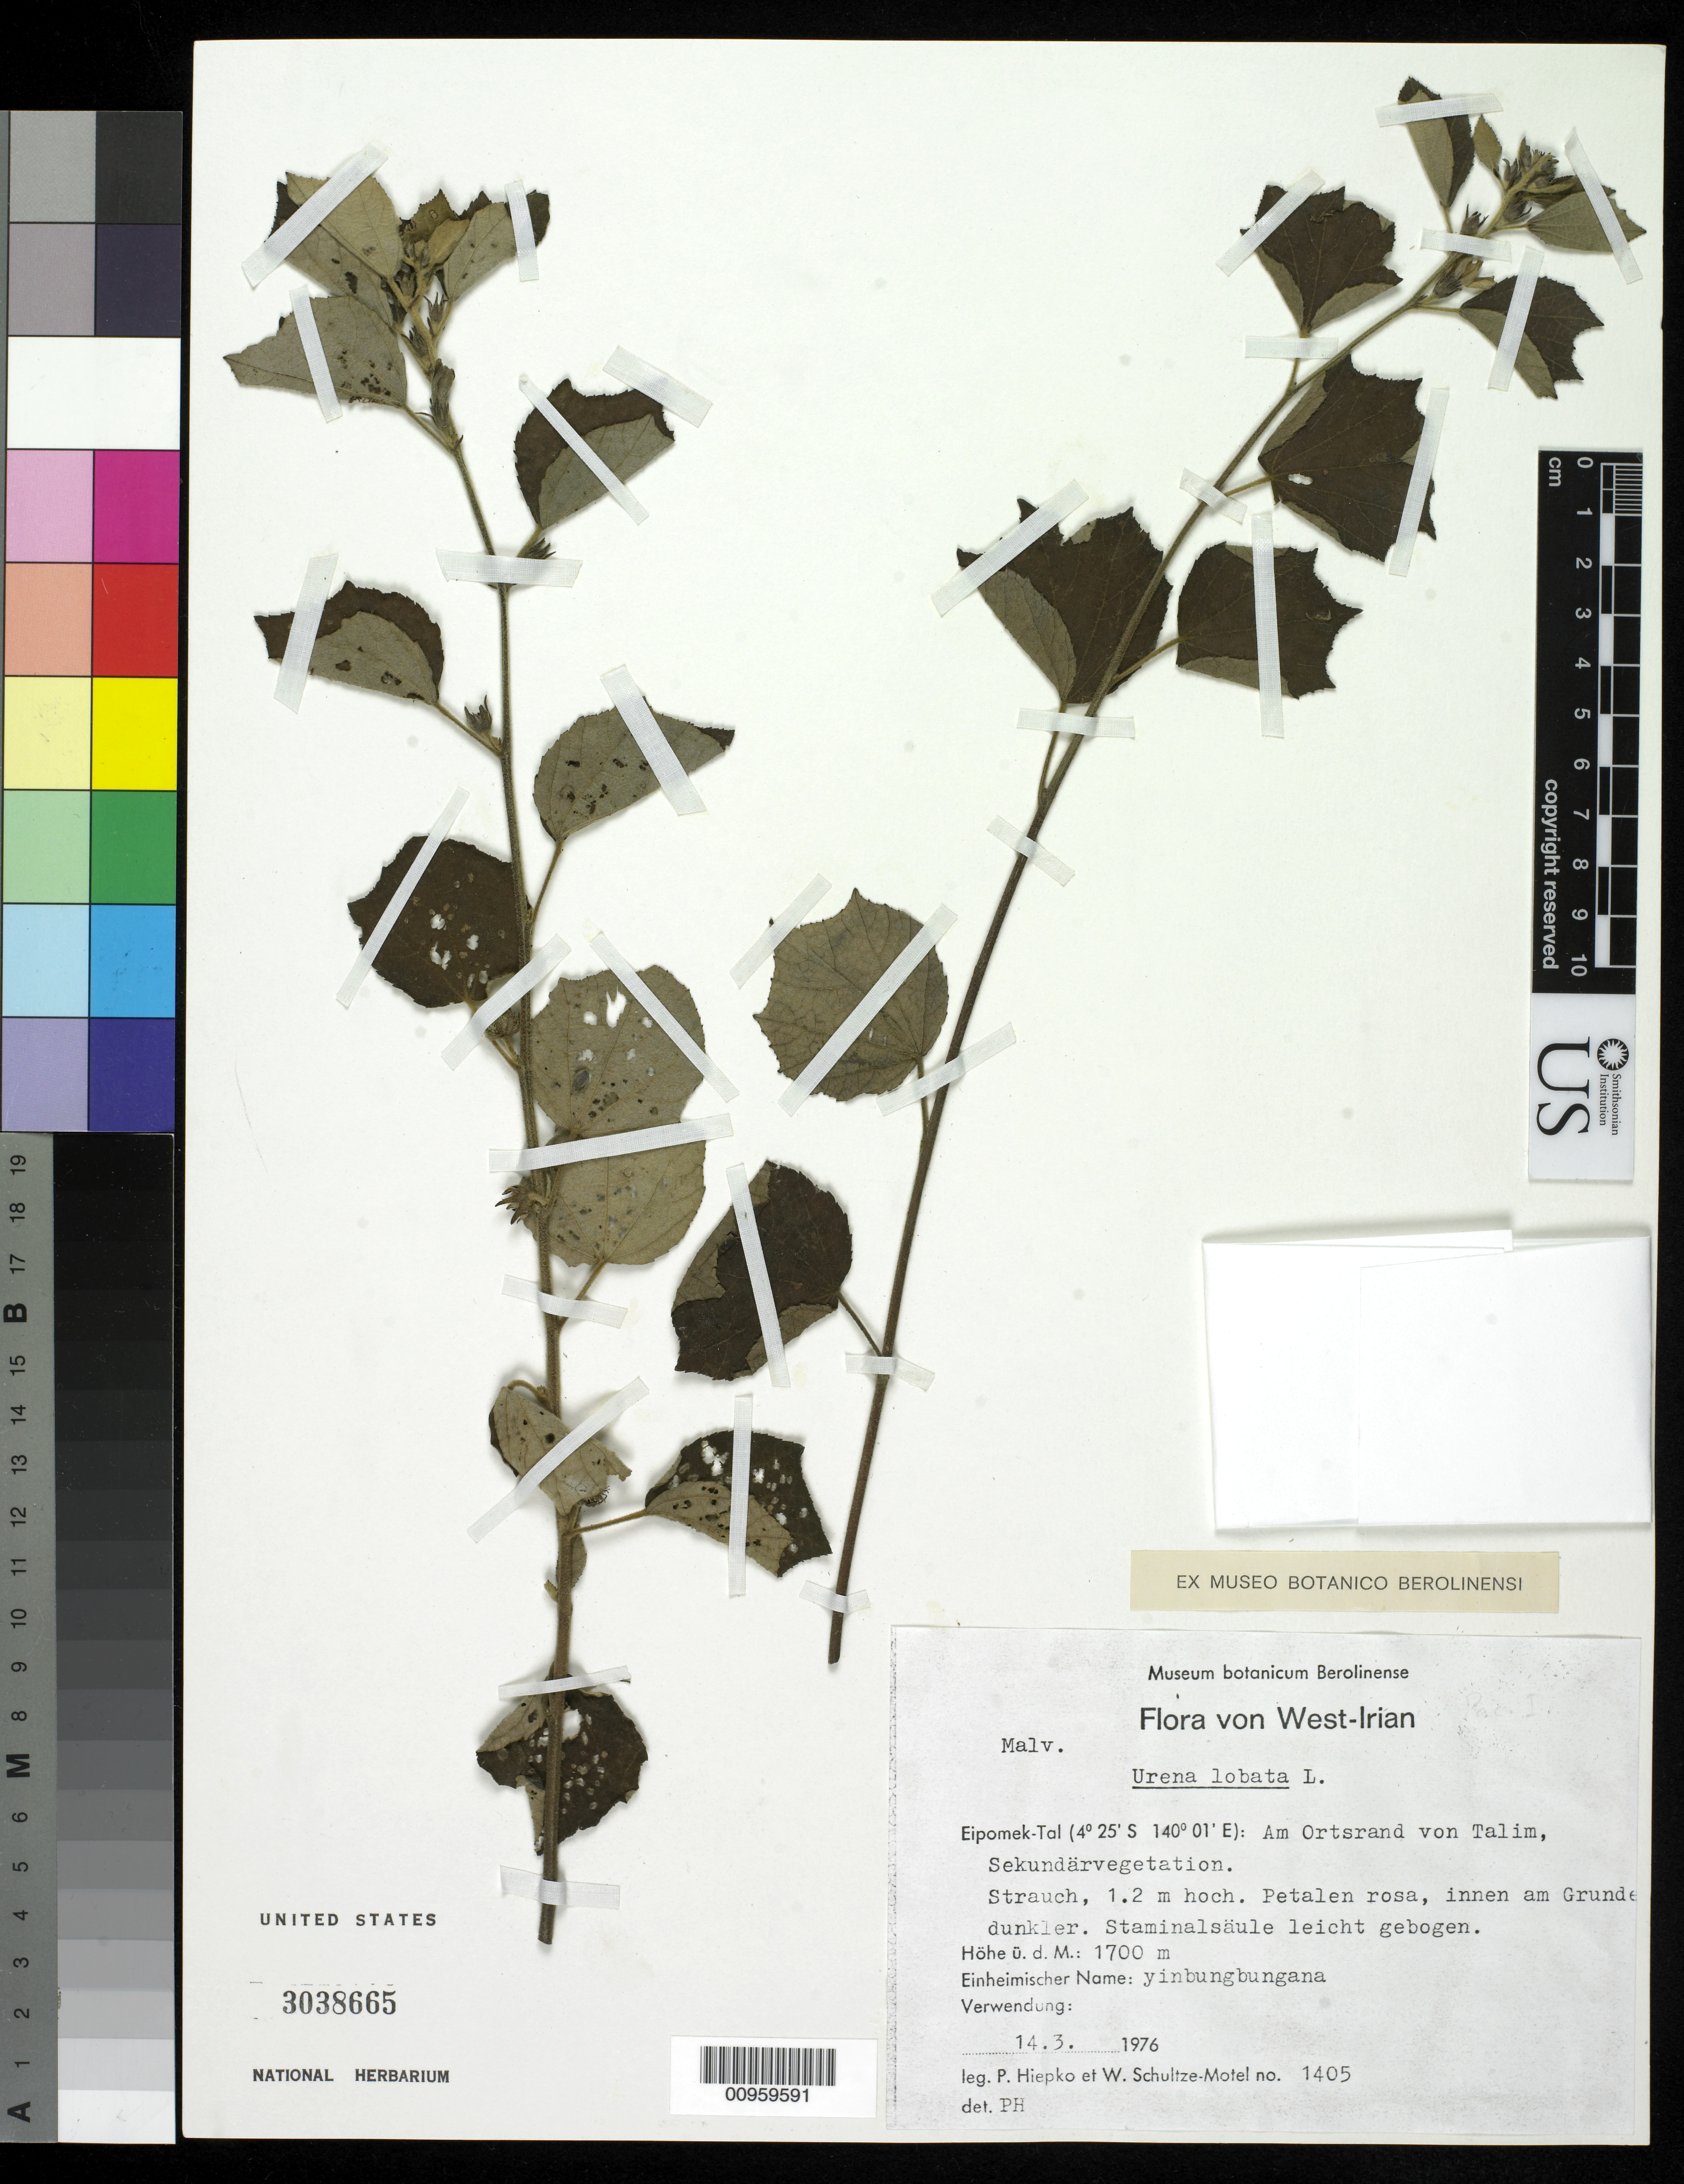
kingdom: Plantae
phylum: Tracheophyta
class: Magnoliopsida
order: Malvales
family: Malvaceae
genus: Urena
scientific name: Urena lobata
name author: L.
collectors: P. H. Hiepko & W. Schultze-Motel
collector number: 1405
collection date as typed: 14 Mar 1976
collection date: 1976-03-14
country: Indonesia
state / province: Papua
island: New Guinea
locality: Irian Barat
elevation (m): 1700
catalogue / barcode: US 3038665